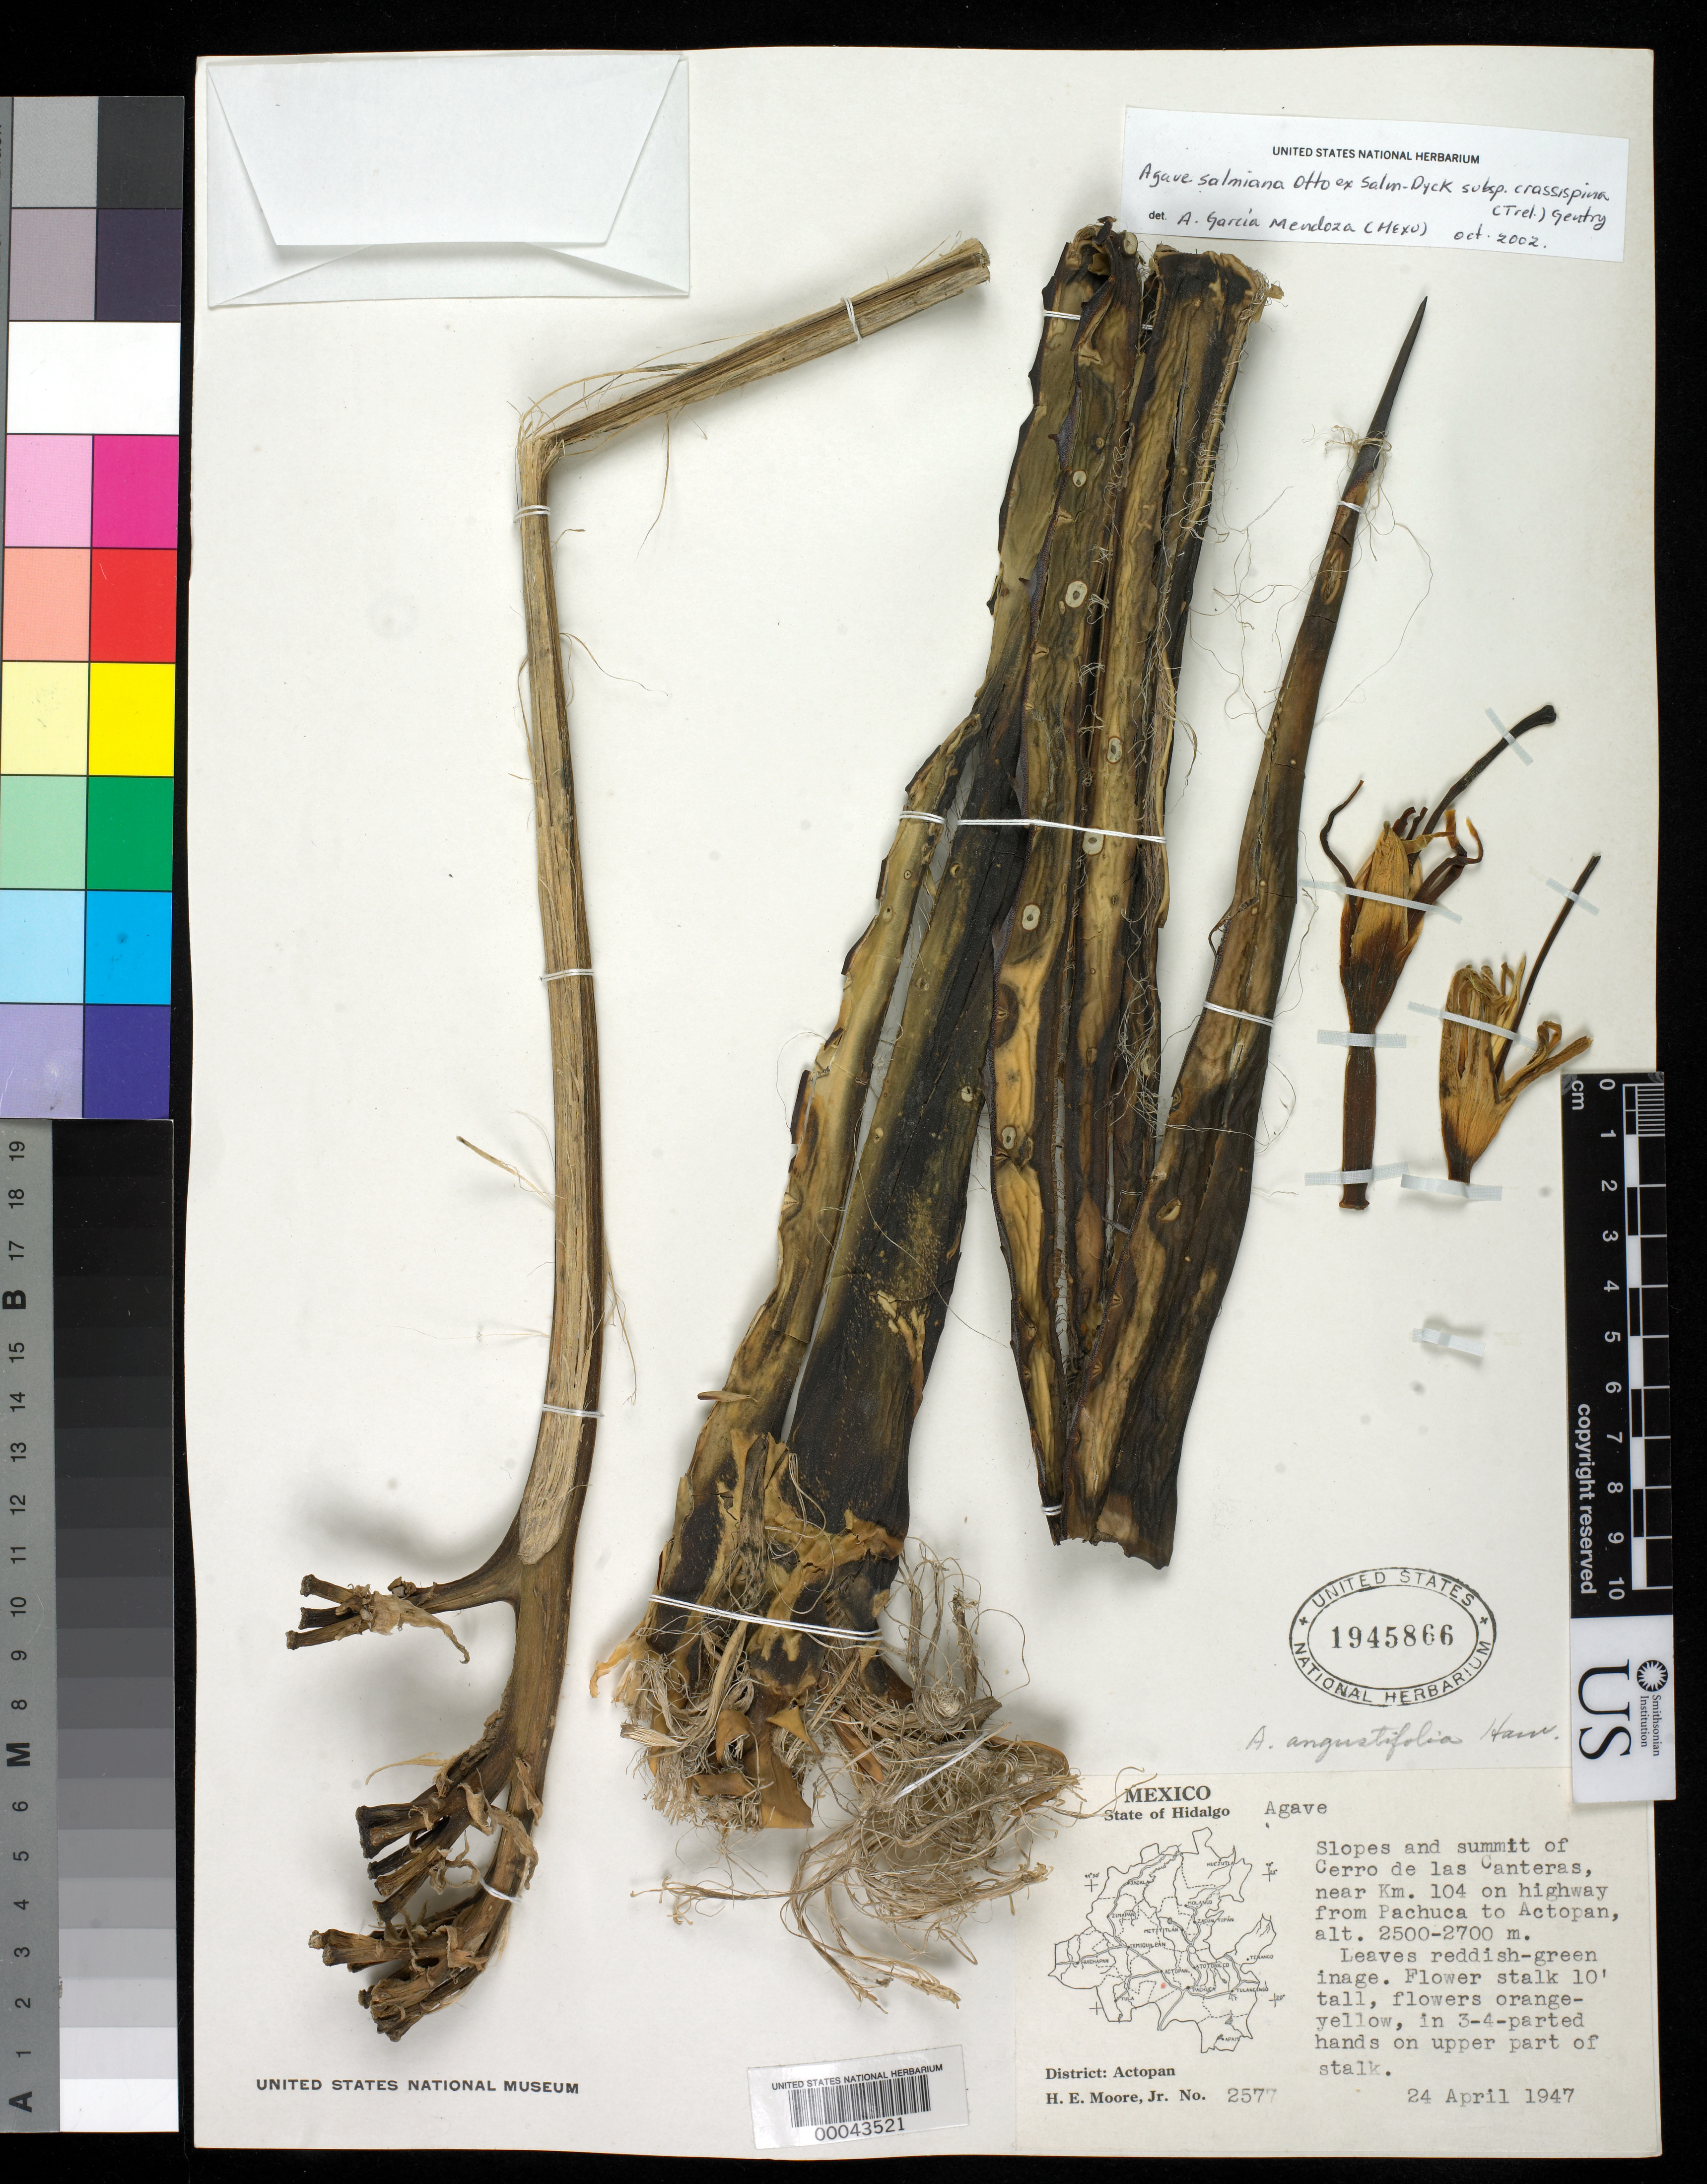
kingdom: Plantae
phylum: Tracheophyta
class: Liliopsida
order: Asparagales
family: Asparagaceae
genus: Agave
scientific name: Agave salmiana subsp. crassispina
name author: (Trel.) Gentry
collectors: H. E. Moore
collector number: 2577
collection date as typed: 24 Apr 1947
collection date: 1947-04-24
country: Mexico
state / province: Hidalgo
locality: Slopes and summit of Cerro de Las Canteras, near km 104 on hwy from Pachuca to Actopan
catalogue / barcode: US 1945866